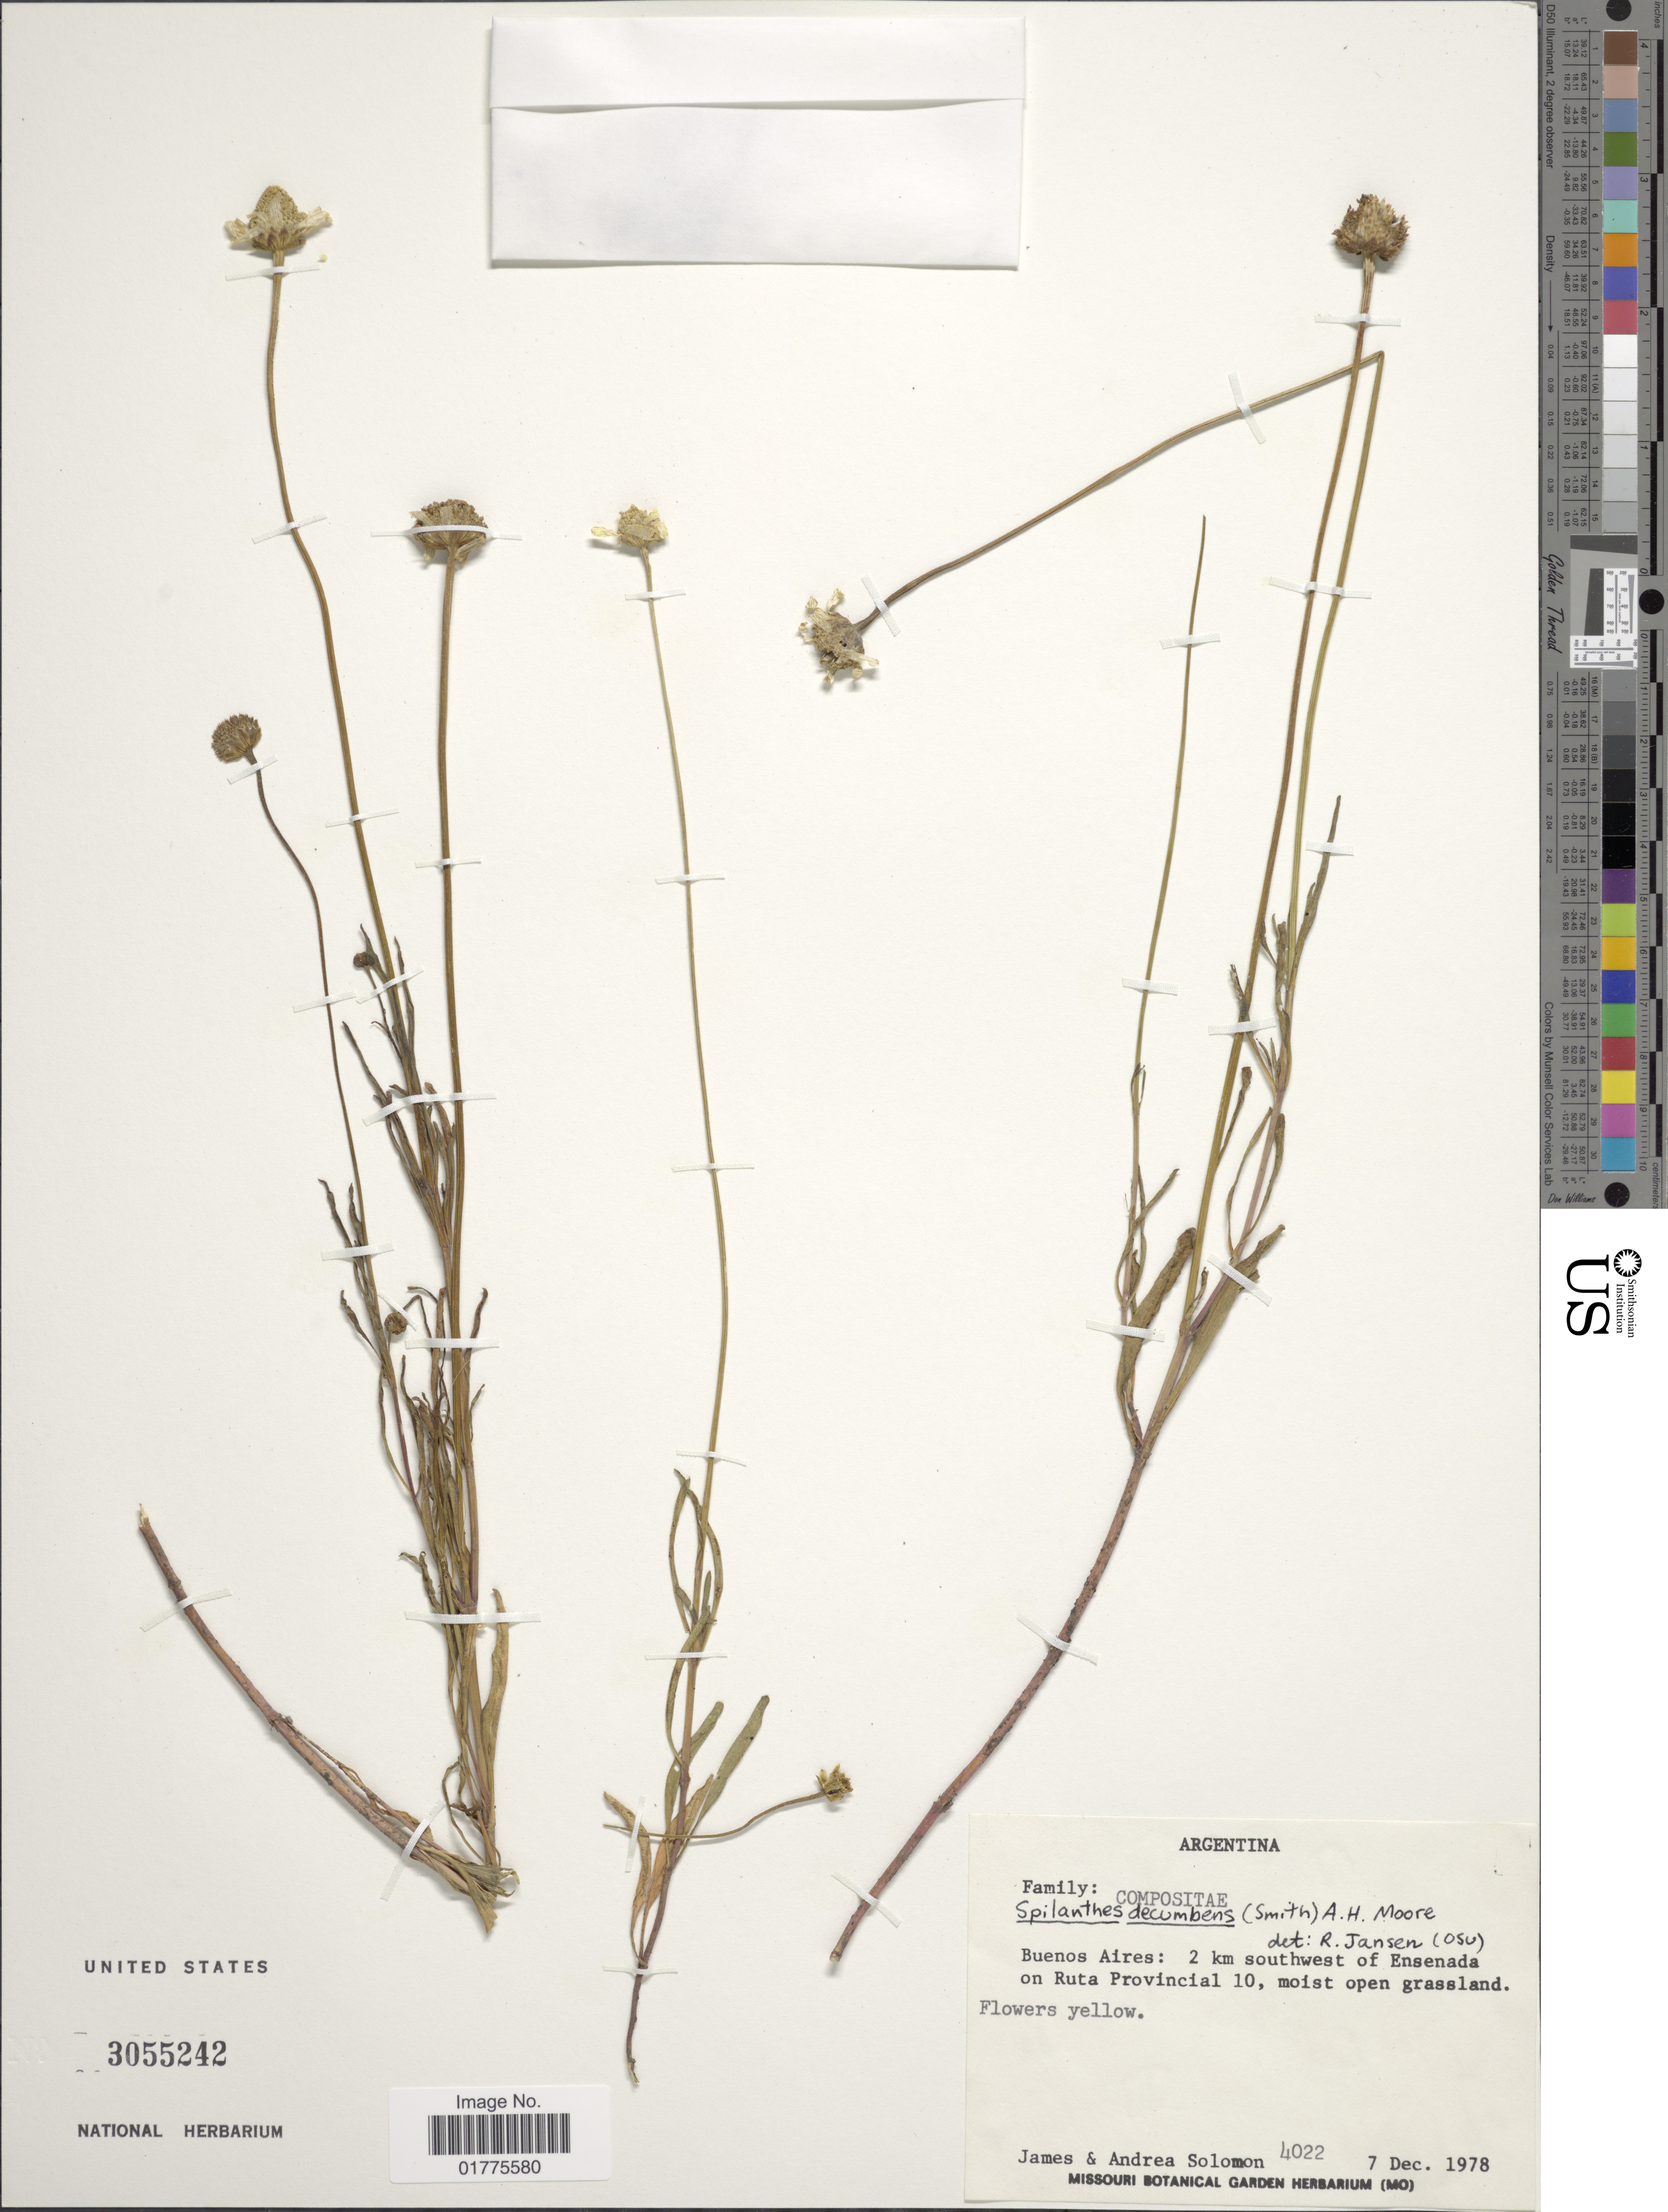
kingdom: Plantae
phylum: Tracheophyta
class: Magnoliopsida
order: Asterales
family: Asteraceae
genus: Acmella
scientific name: Acmella decumbens var. decumbens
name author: (Sm.) R.K. Jansen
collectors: J. C. Solomon & A. Solomon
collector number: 4022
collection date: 1978-12-07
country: Argentina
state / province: Buenos Aires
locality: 2 km southwest of Ensenada on Ruta Provincial 10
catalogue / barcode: US 3055242